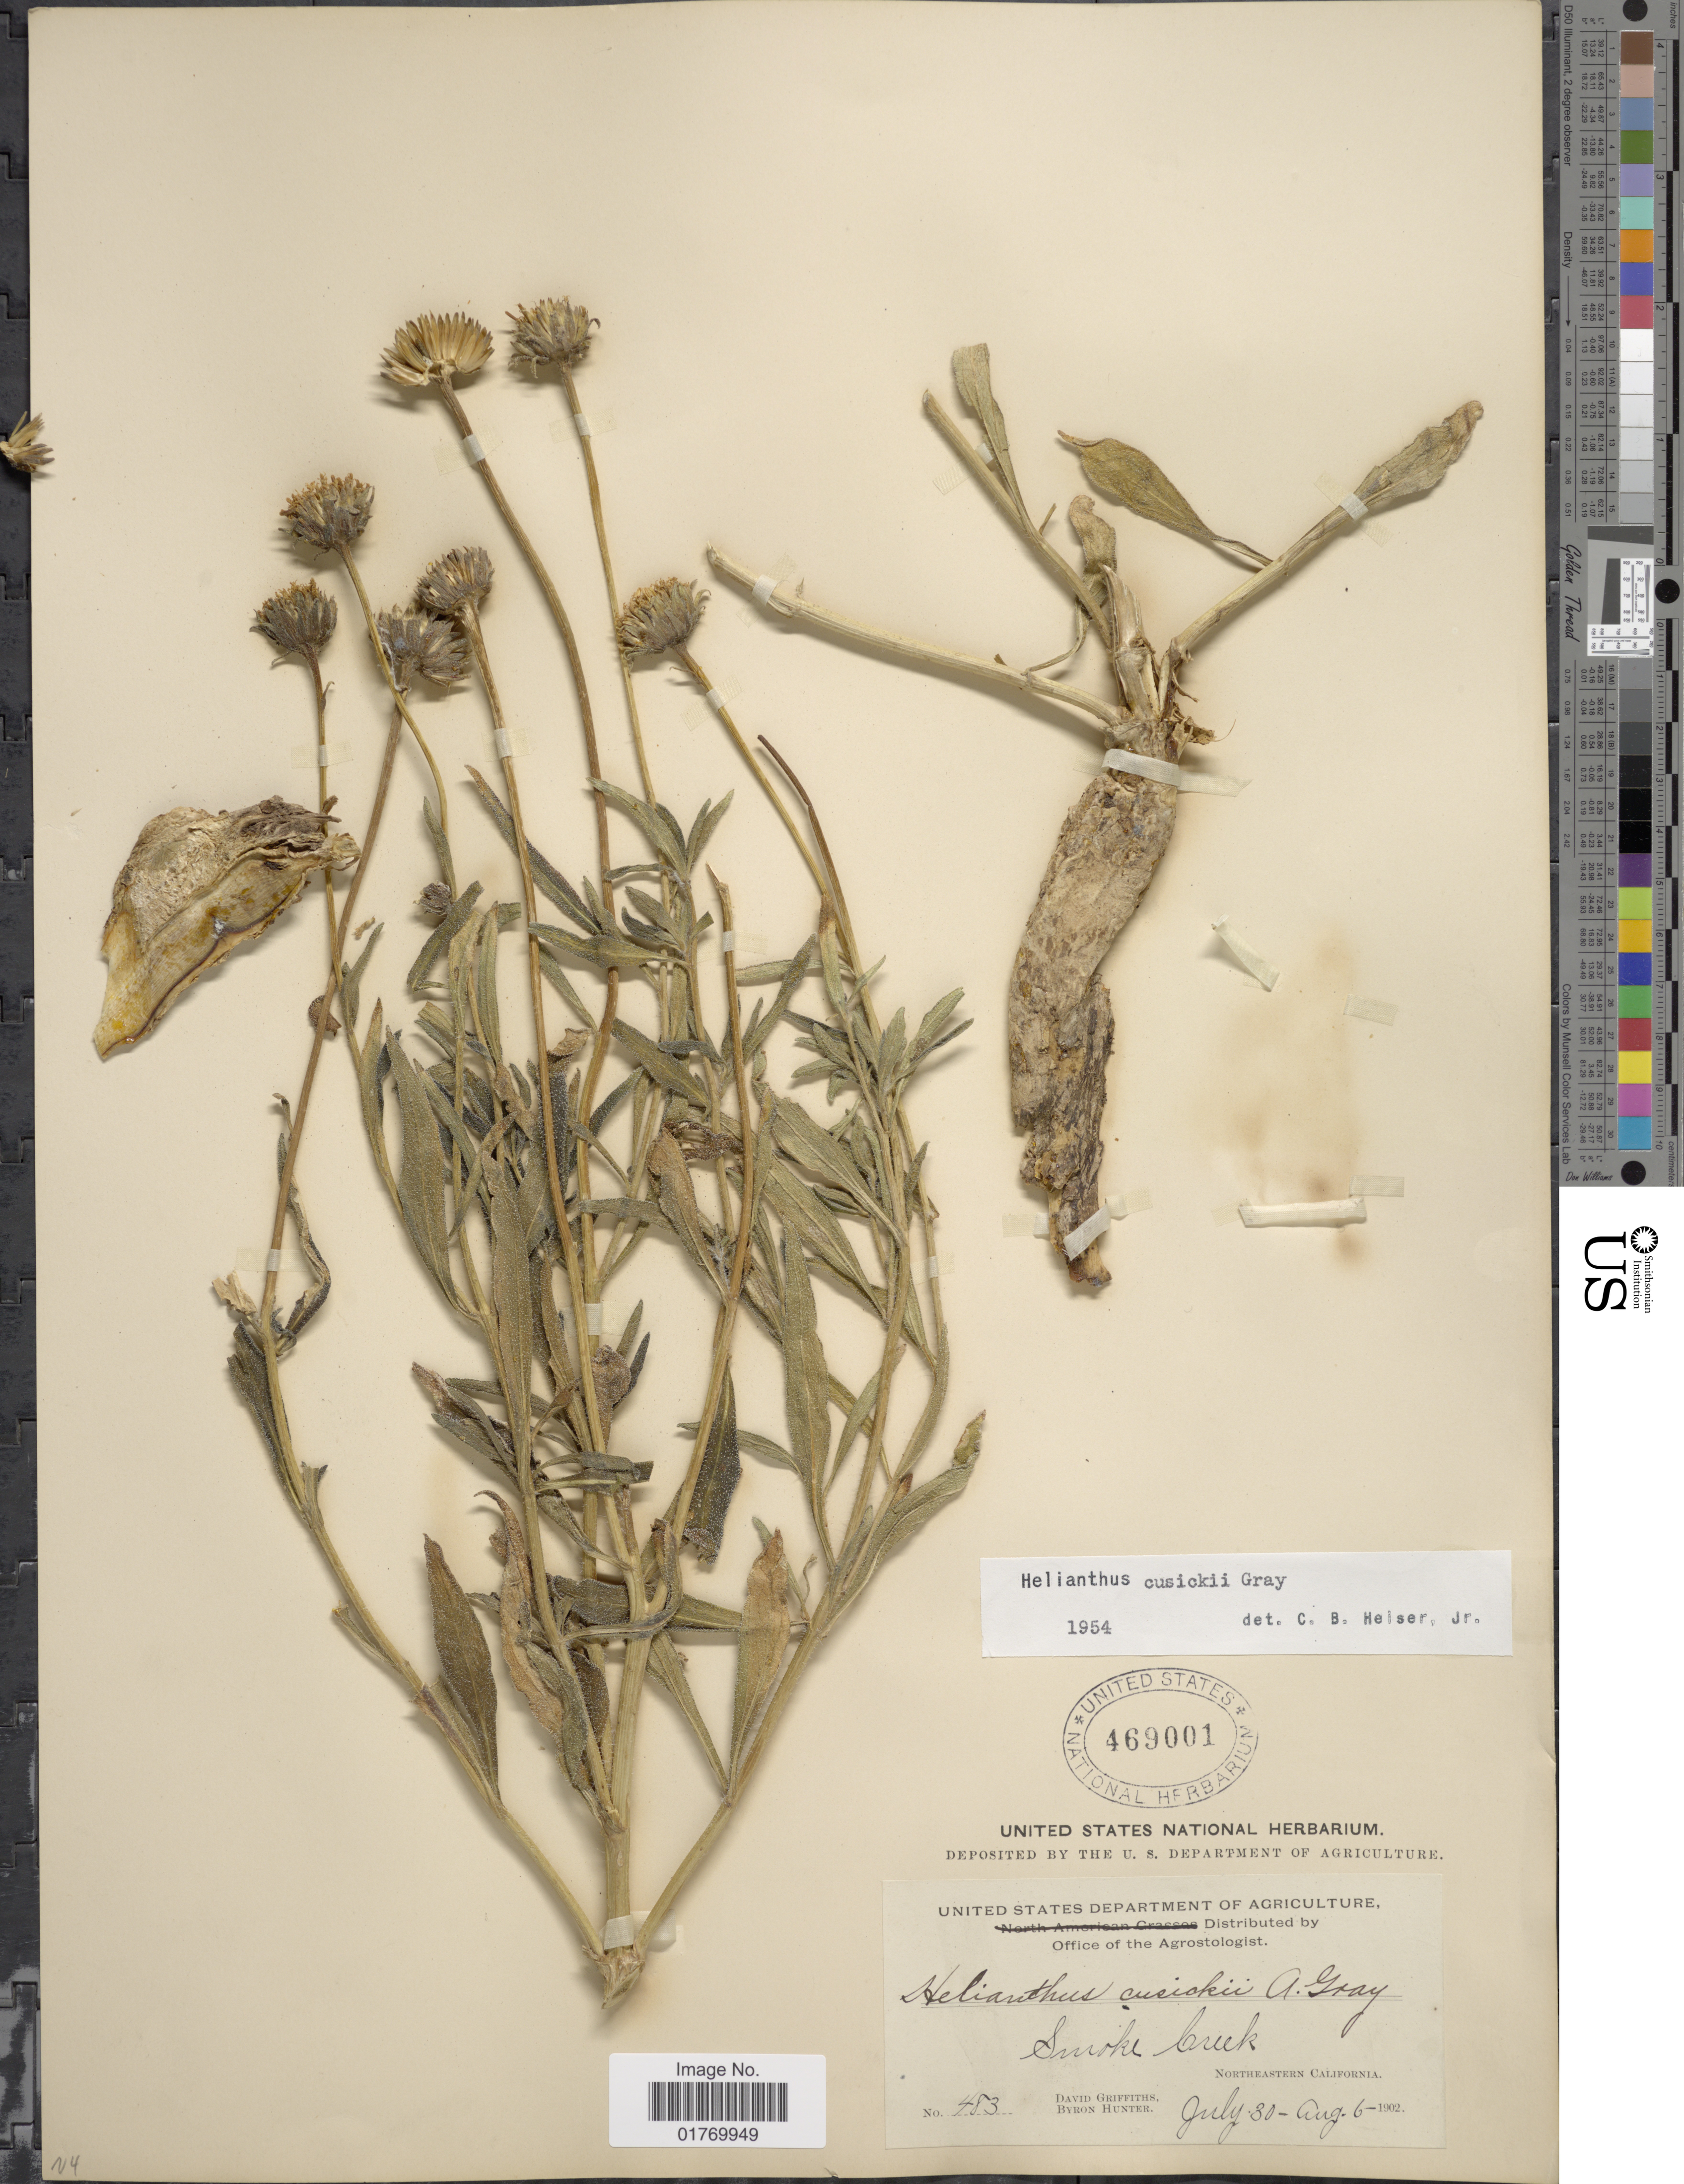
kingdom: Plantae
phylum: Tracheophyta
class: Magnoliopsida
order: Asterales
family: Asteraceae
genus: Helianthus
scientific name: Helianthus cusickii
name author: A. Gray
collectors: D. Griffiths & B. Hunter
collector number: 483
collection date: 1902-07-30/1902-08-06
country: United States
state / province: California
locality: Smoke Creek, Northeastern California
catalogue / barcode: US 469001